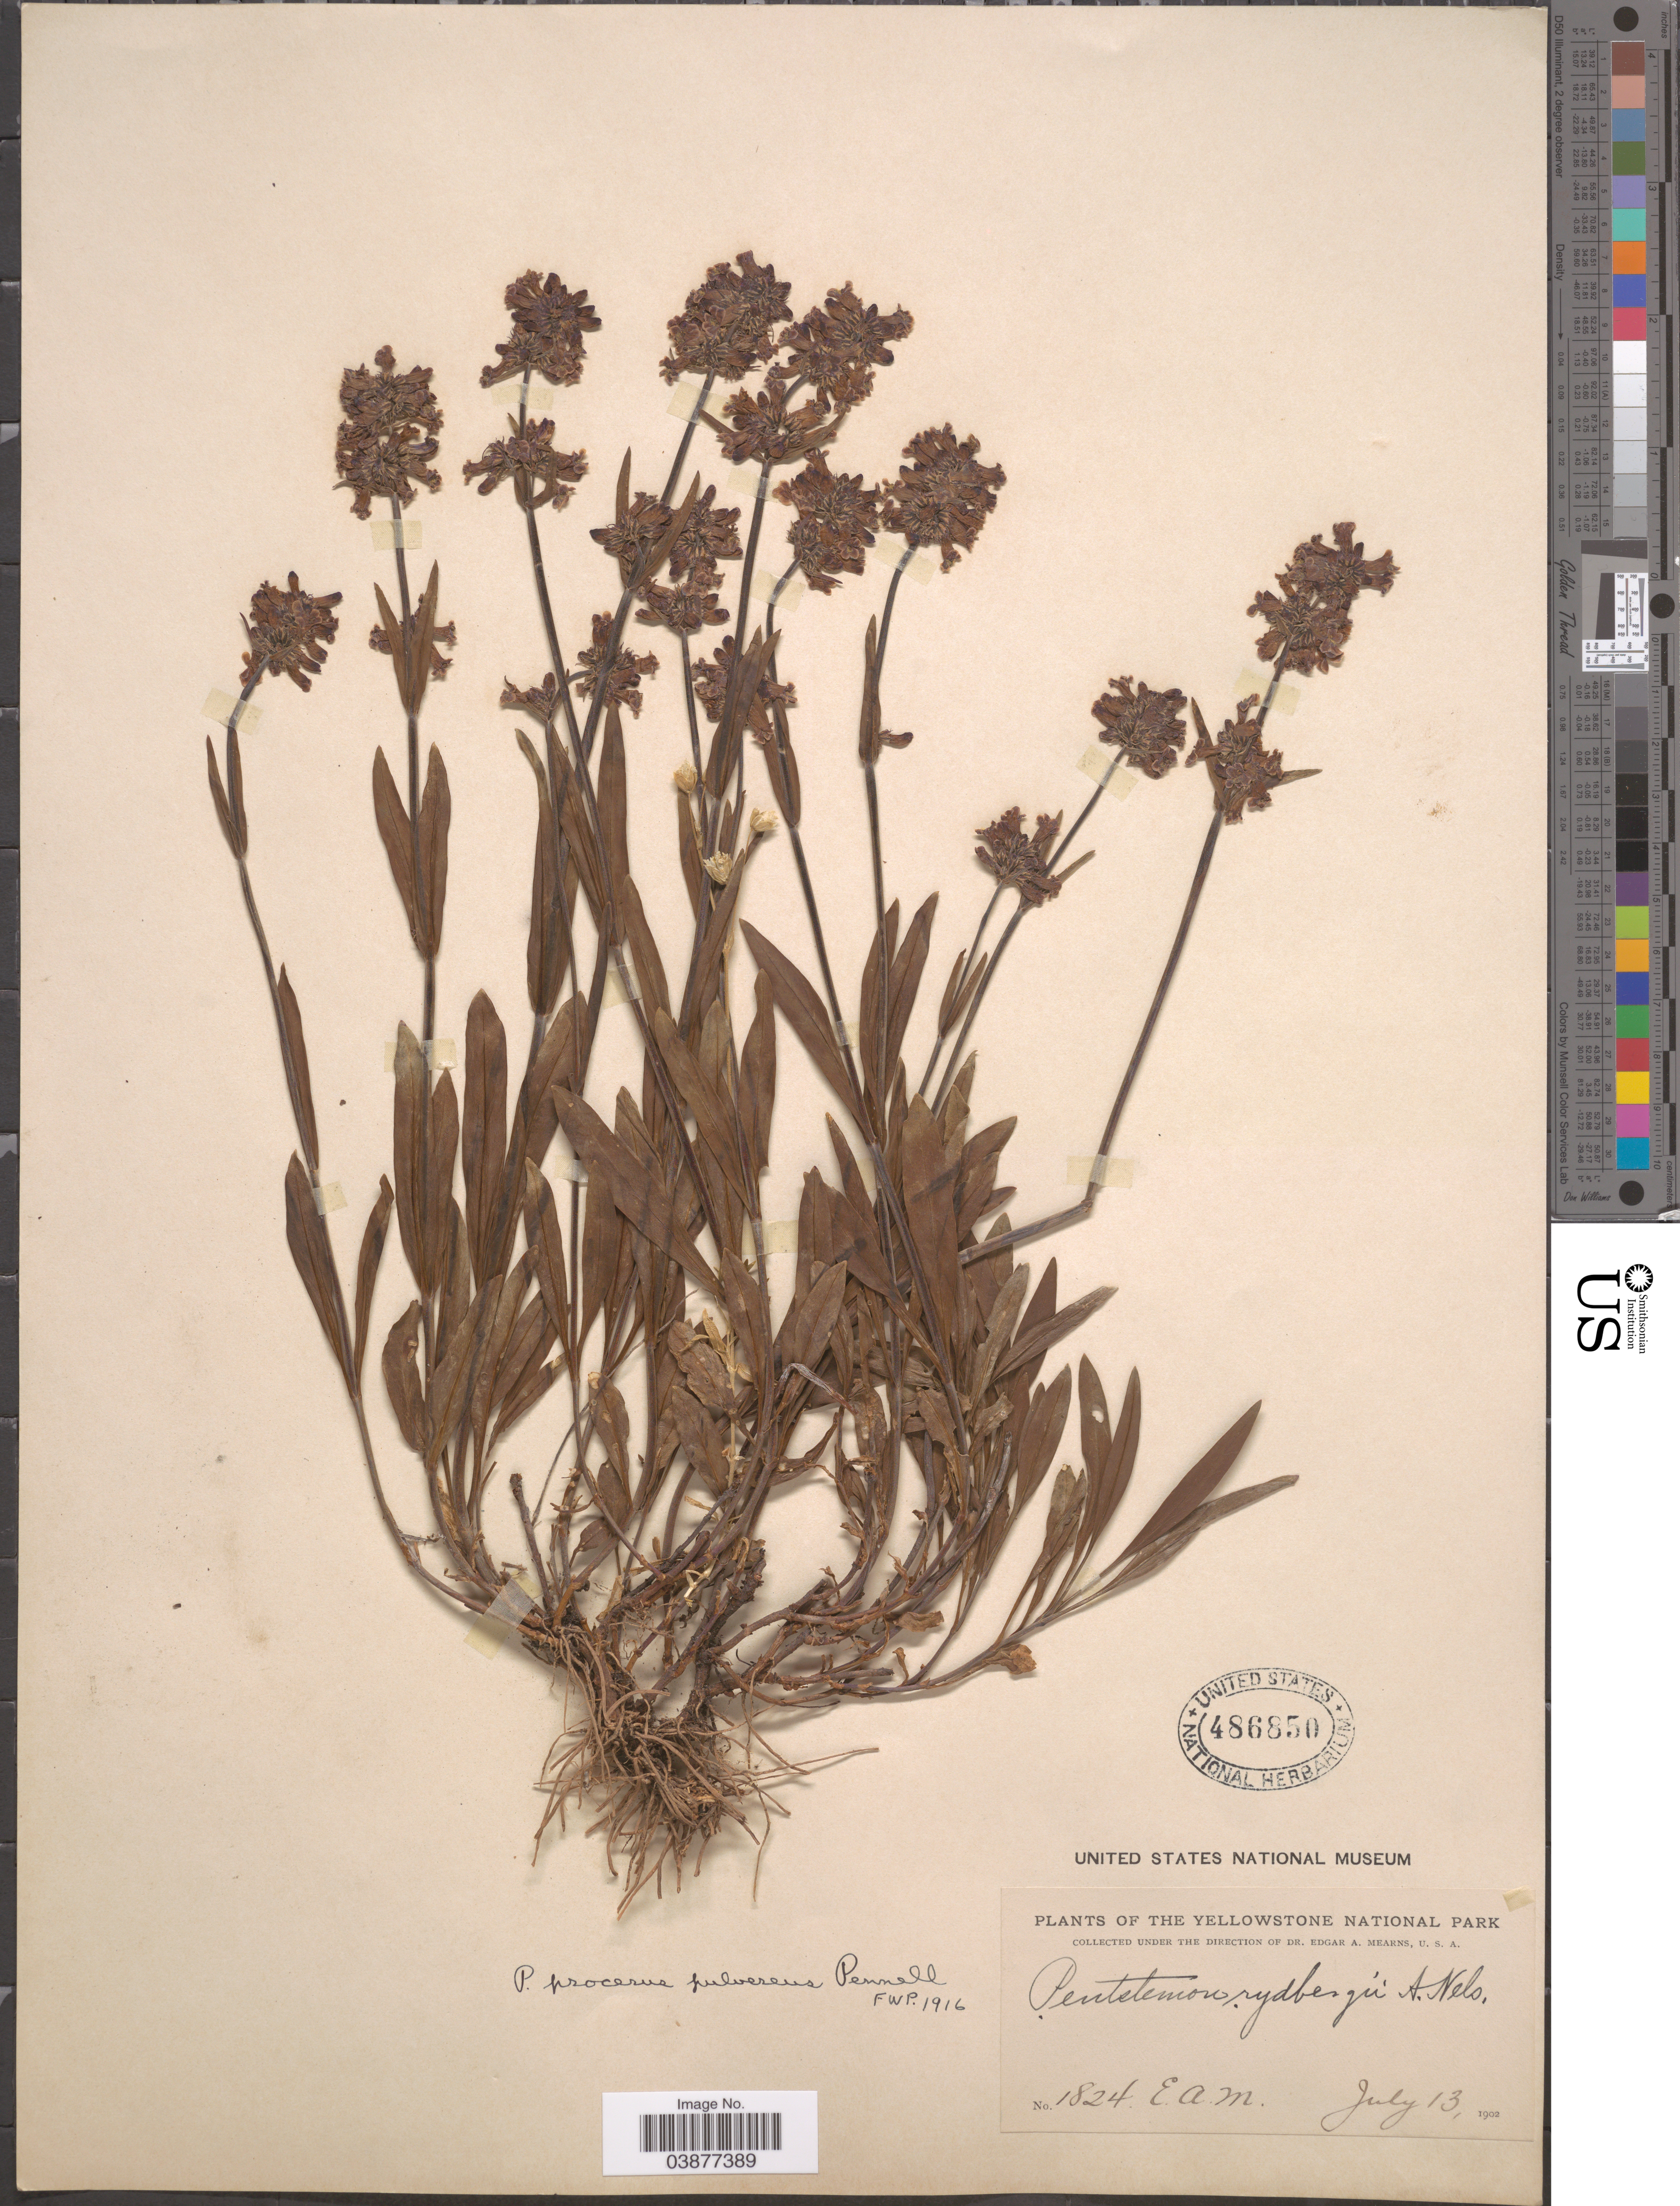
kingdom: Plantae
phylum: Tracheophyta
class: Magnoliopsida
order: Lamiales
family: Plantaginaceae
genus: Penstemon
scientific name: Penstemon procerus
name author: Douglas ex Graham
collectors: E. A. Mearns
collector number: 1824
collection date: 1902-07-13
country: United States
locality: Yellowstone National Park.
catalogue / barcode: US 486850